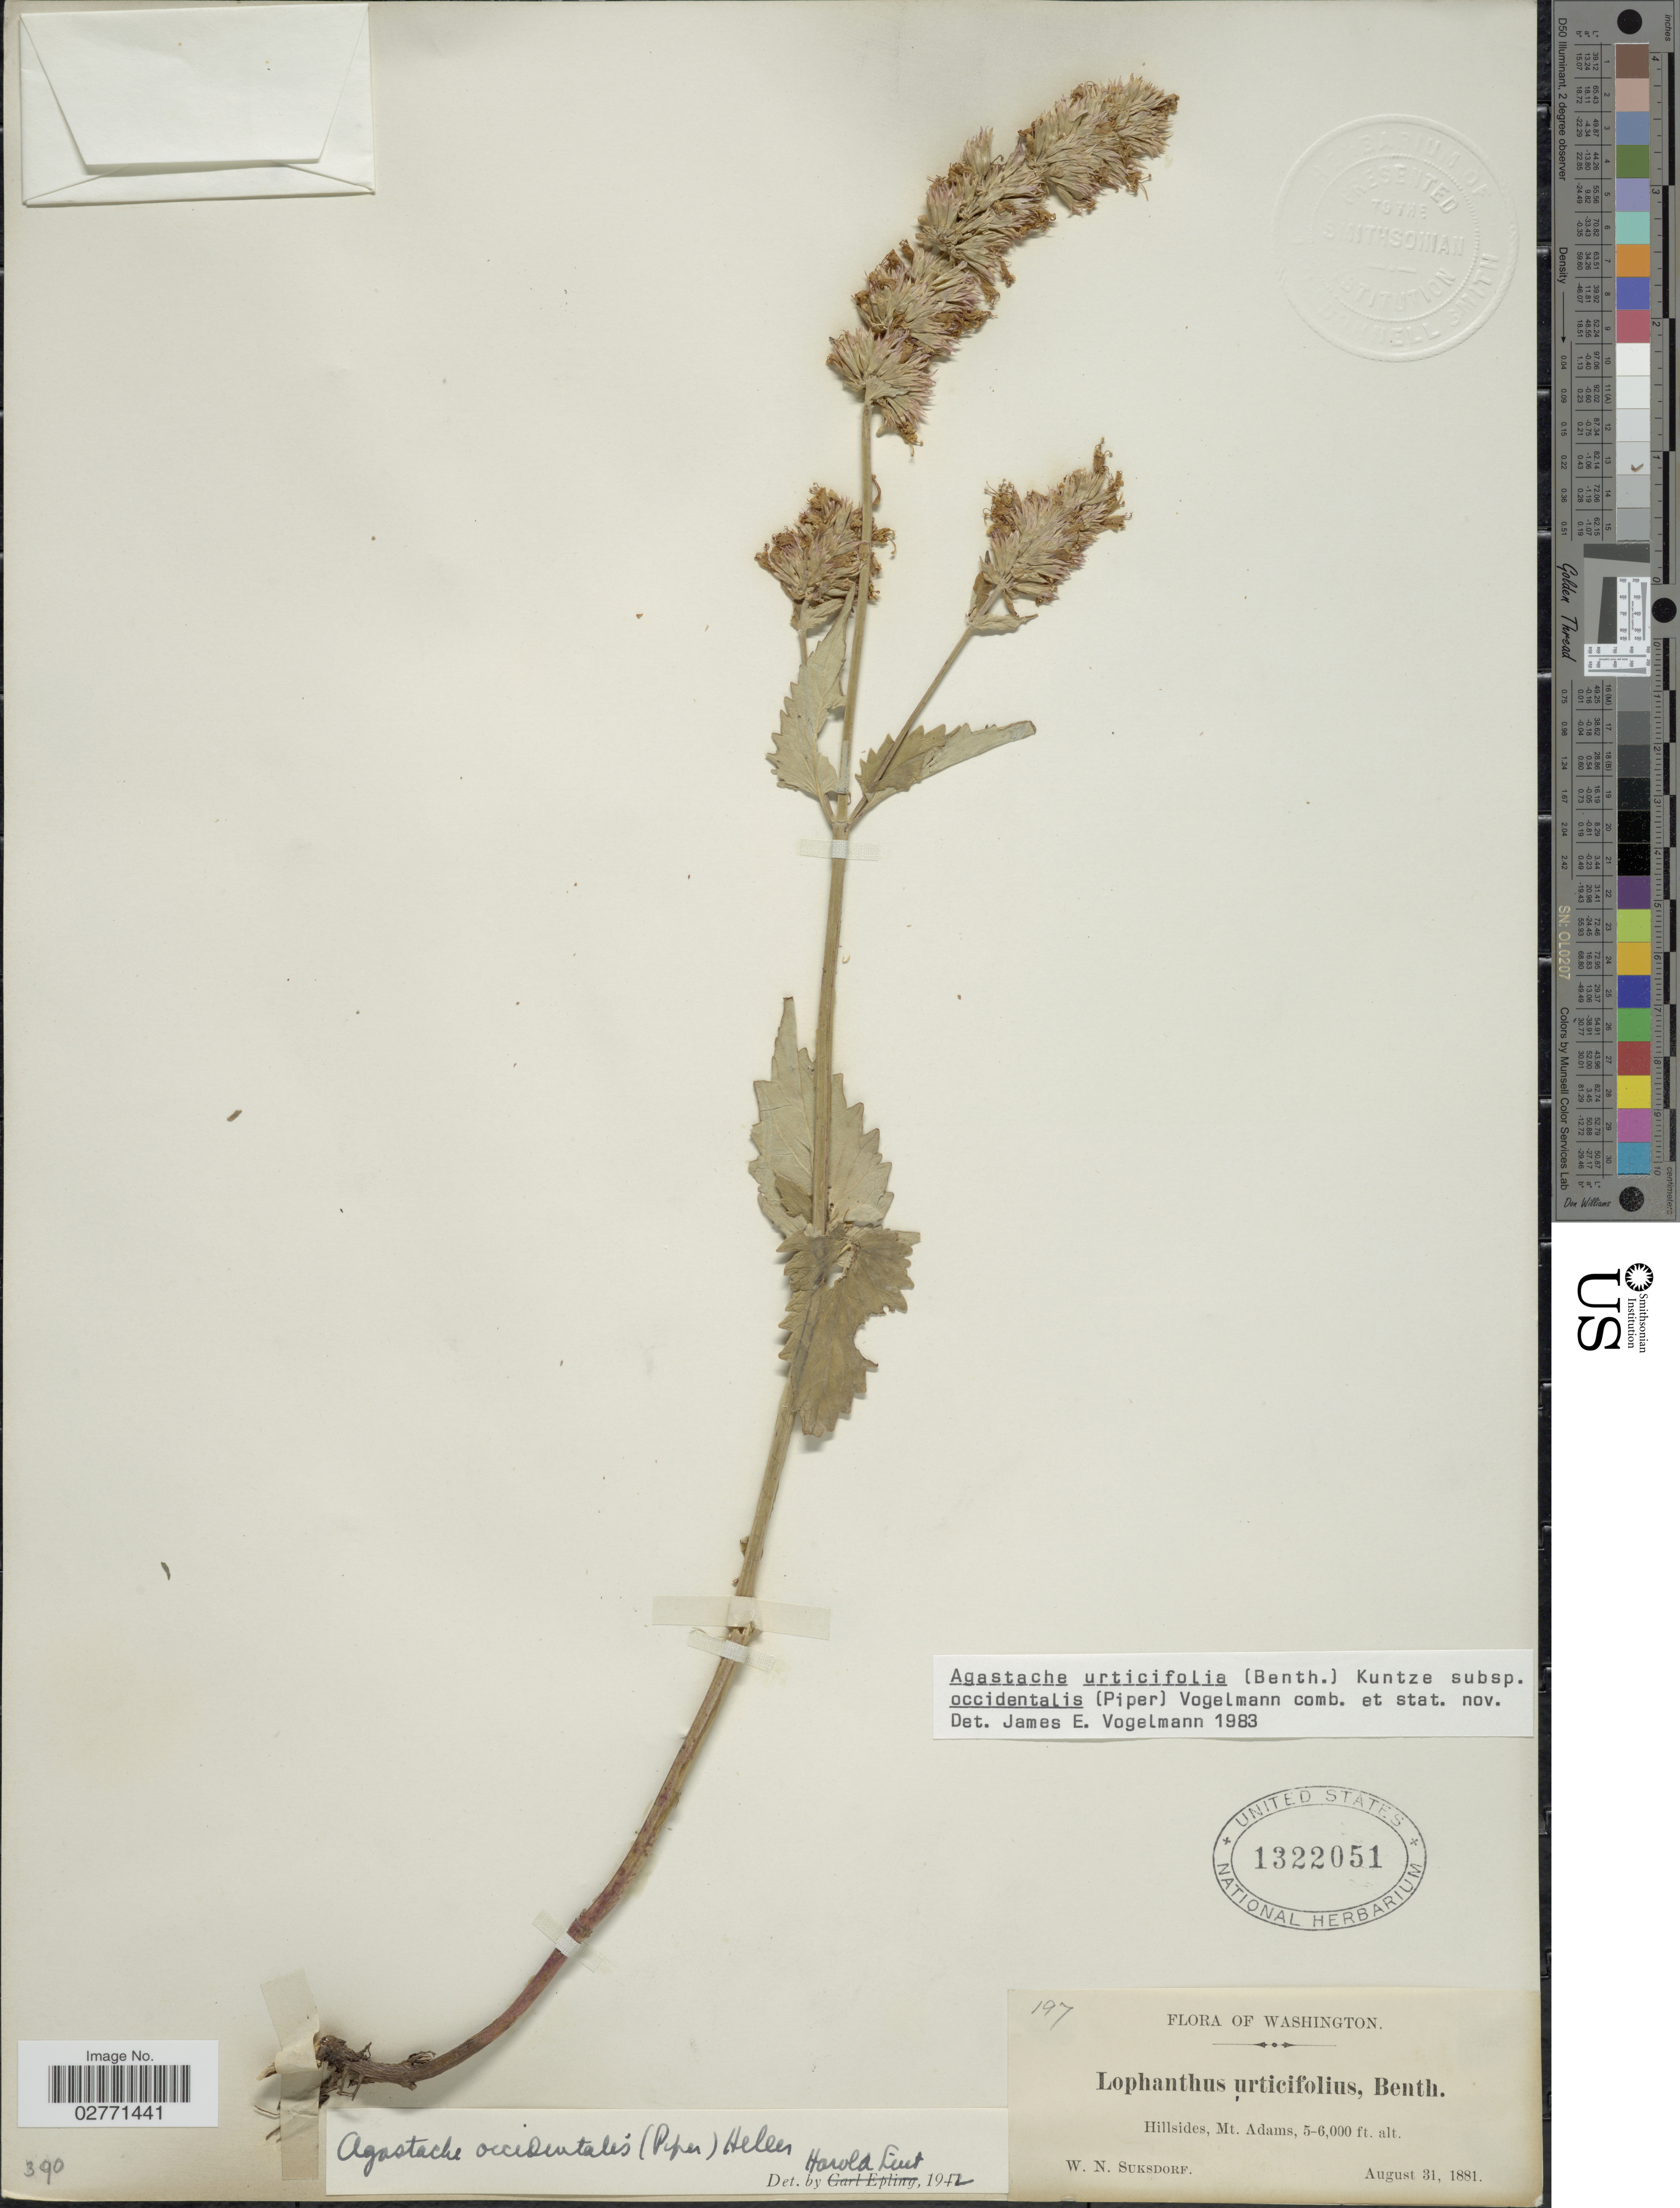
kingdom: Plantae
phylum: Tracheophyta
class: Magnoliopsida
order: Lamiales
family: Lamiaceae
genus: Agastache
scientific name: Agastache urticifolia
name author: (Benth.) Kuntze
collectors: W. N. Suksdorf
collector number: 197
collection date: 1881-08-31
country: United States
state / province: Washington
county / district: Yakima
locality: Hillsides, Mt. Adams.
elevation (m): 1524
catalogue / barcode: US 1322051